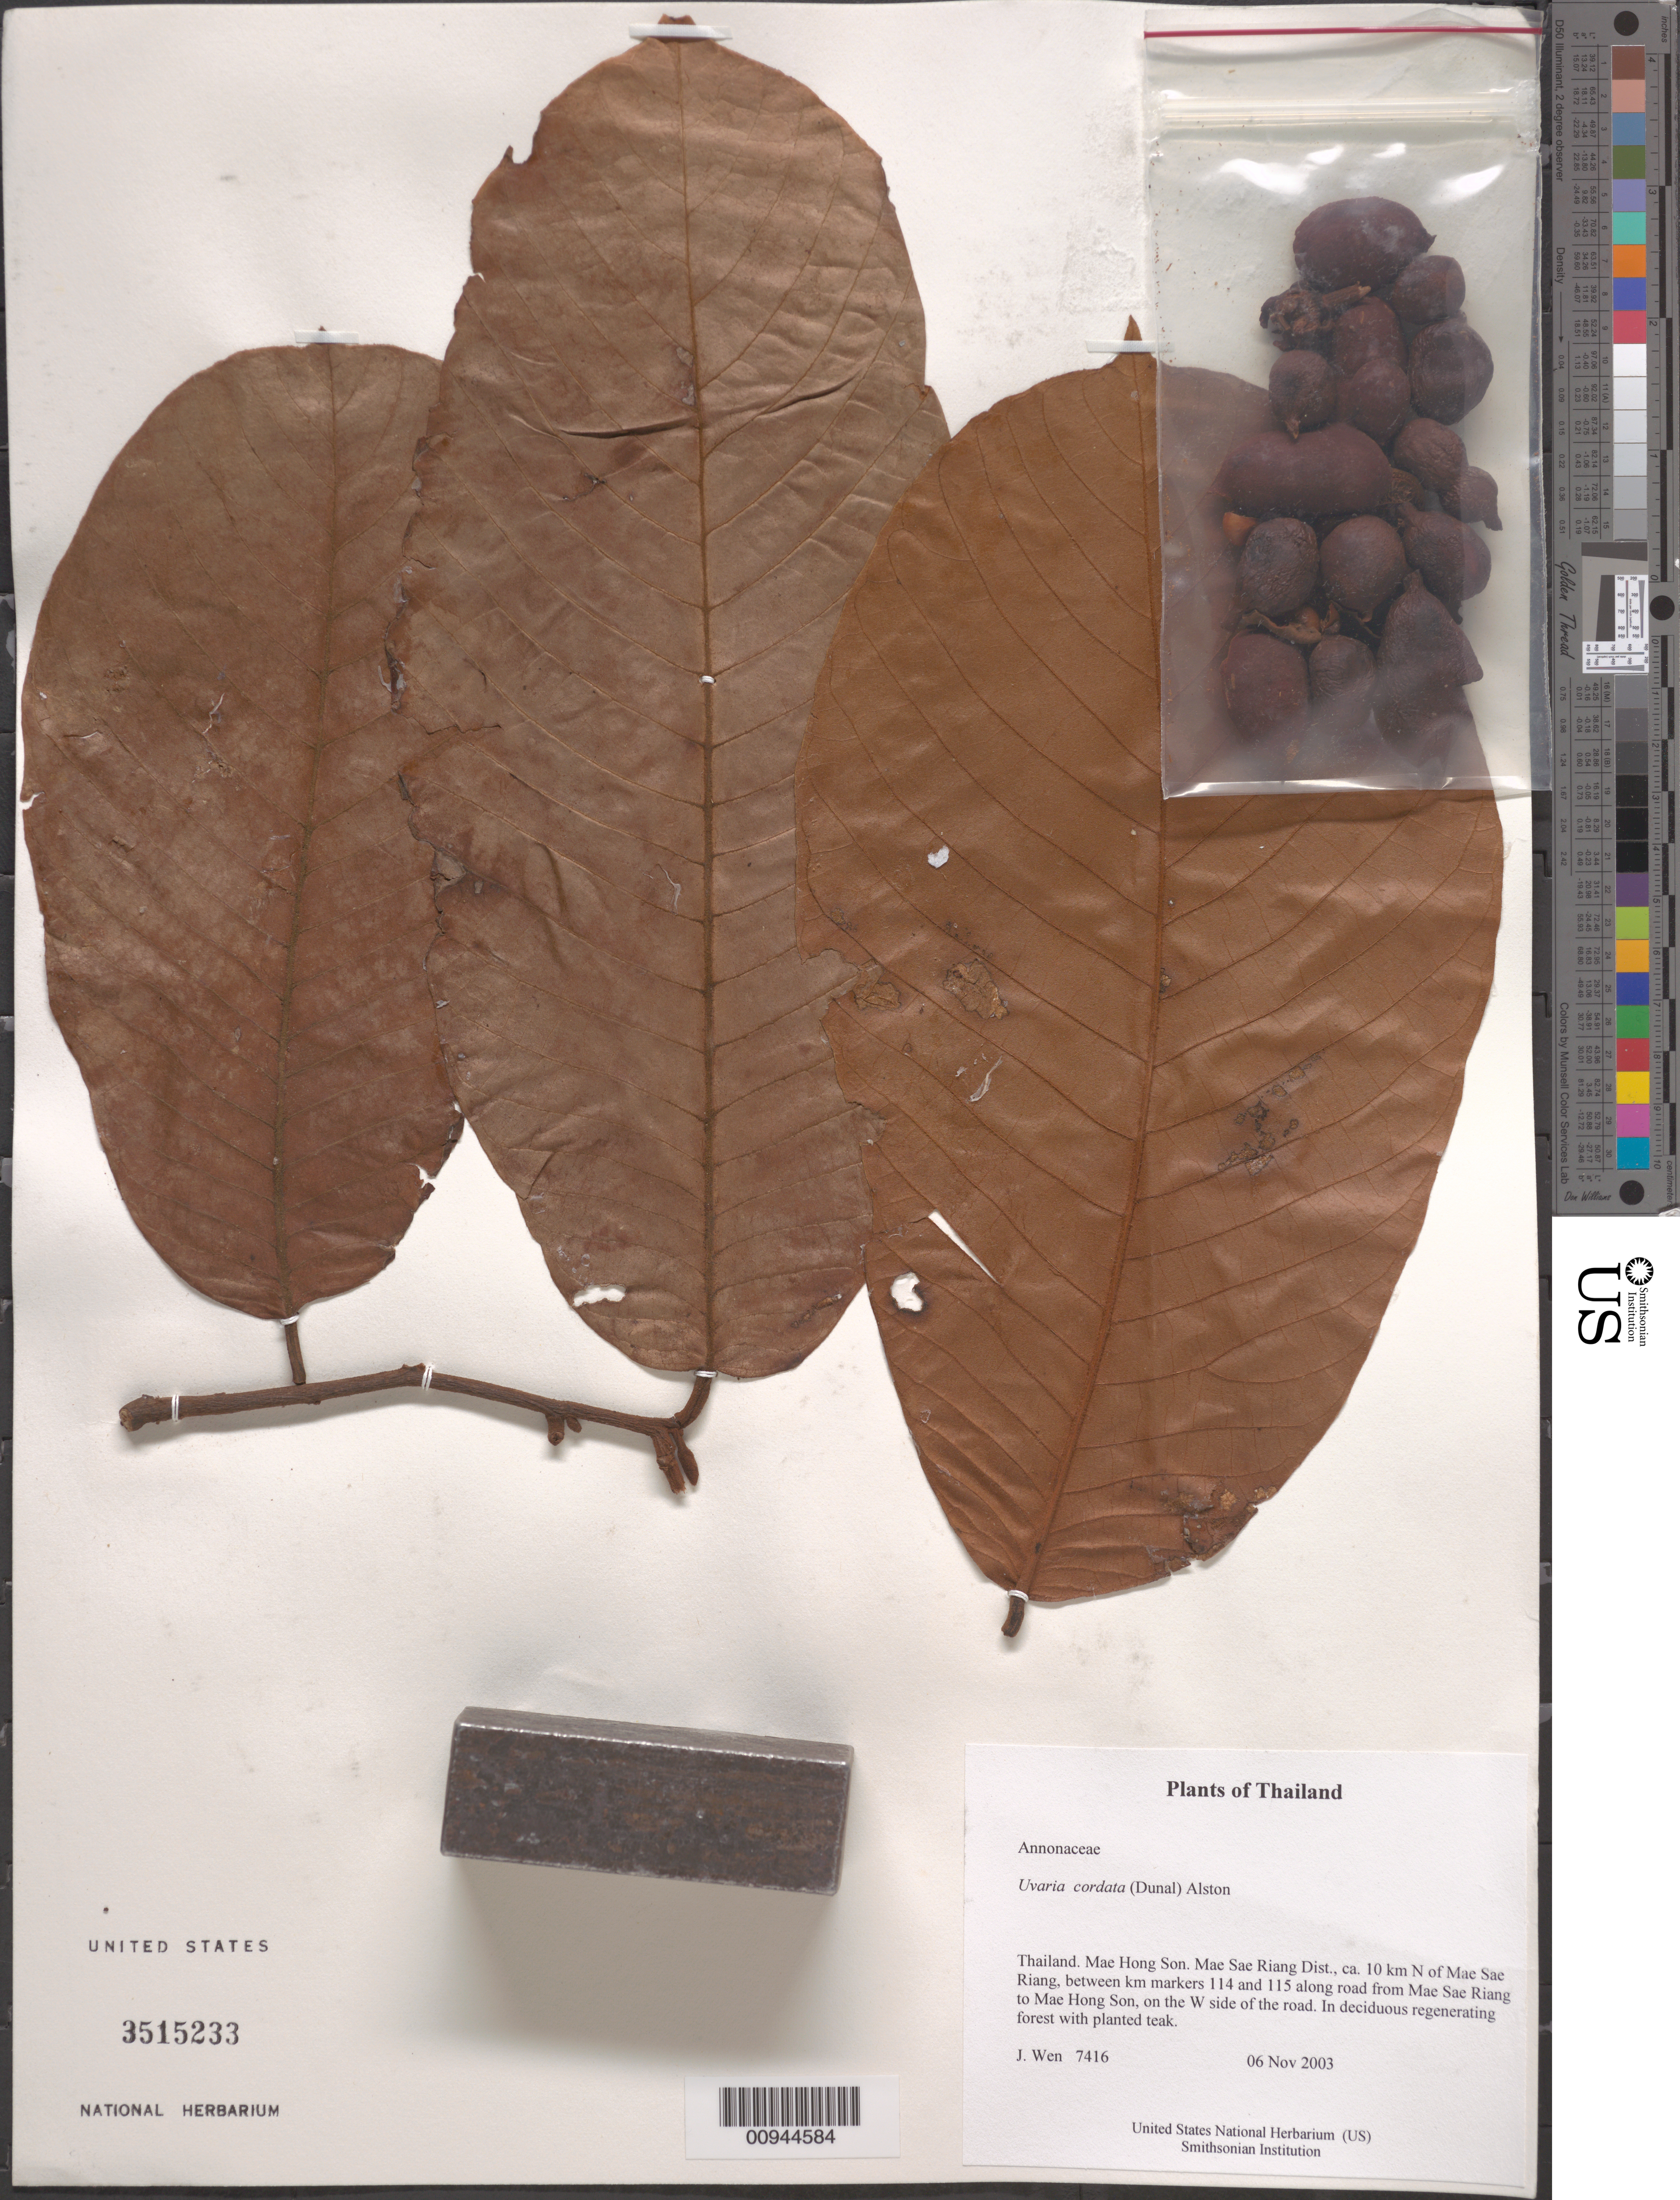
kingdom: Plantae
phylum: Tracheophyta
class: Magnoliopsida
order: Magnoliales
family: Annonaceae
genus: Uvaria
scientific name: Uvaria cordata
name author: (Dunal) Alston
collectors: J. Wen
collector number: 7416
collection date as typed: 06 Nov 2003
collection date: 2003-11-06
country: Thailand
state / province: Mae Hong Son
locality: Mae Sae Riang Dist., ca. 10 km N of Mae Sae Riang, between km markers 114 and 115 along road from Mae Sae Riang to Mae Hong Son, on the W side of the road.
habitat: In deciduous regenerating forest with planted teak.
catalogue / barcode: US 3515233